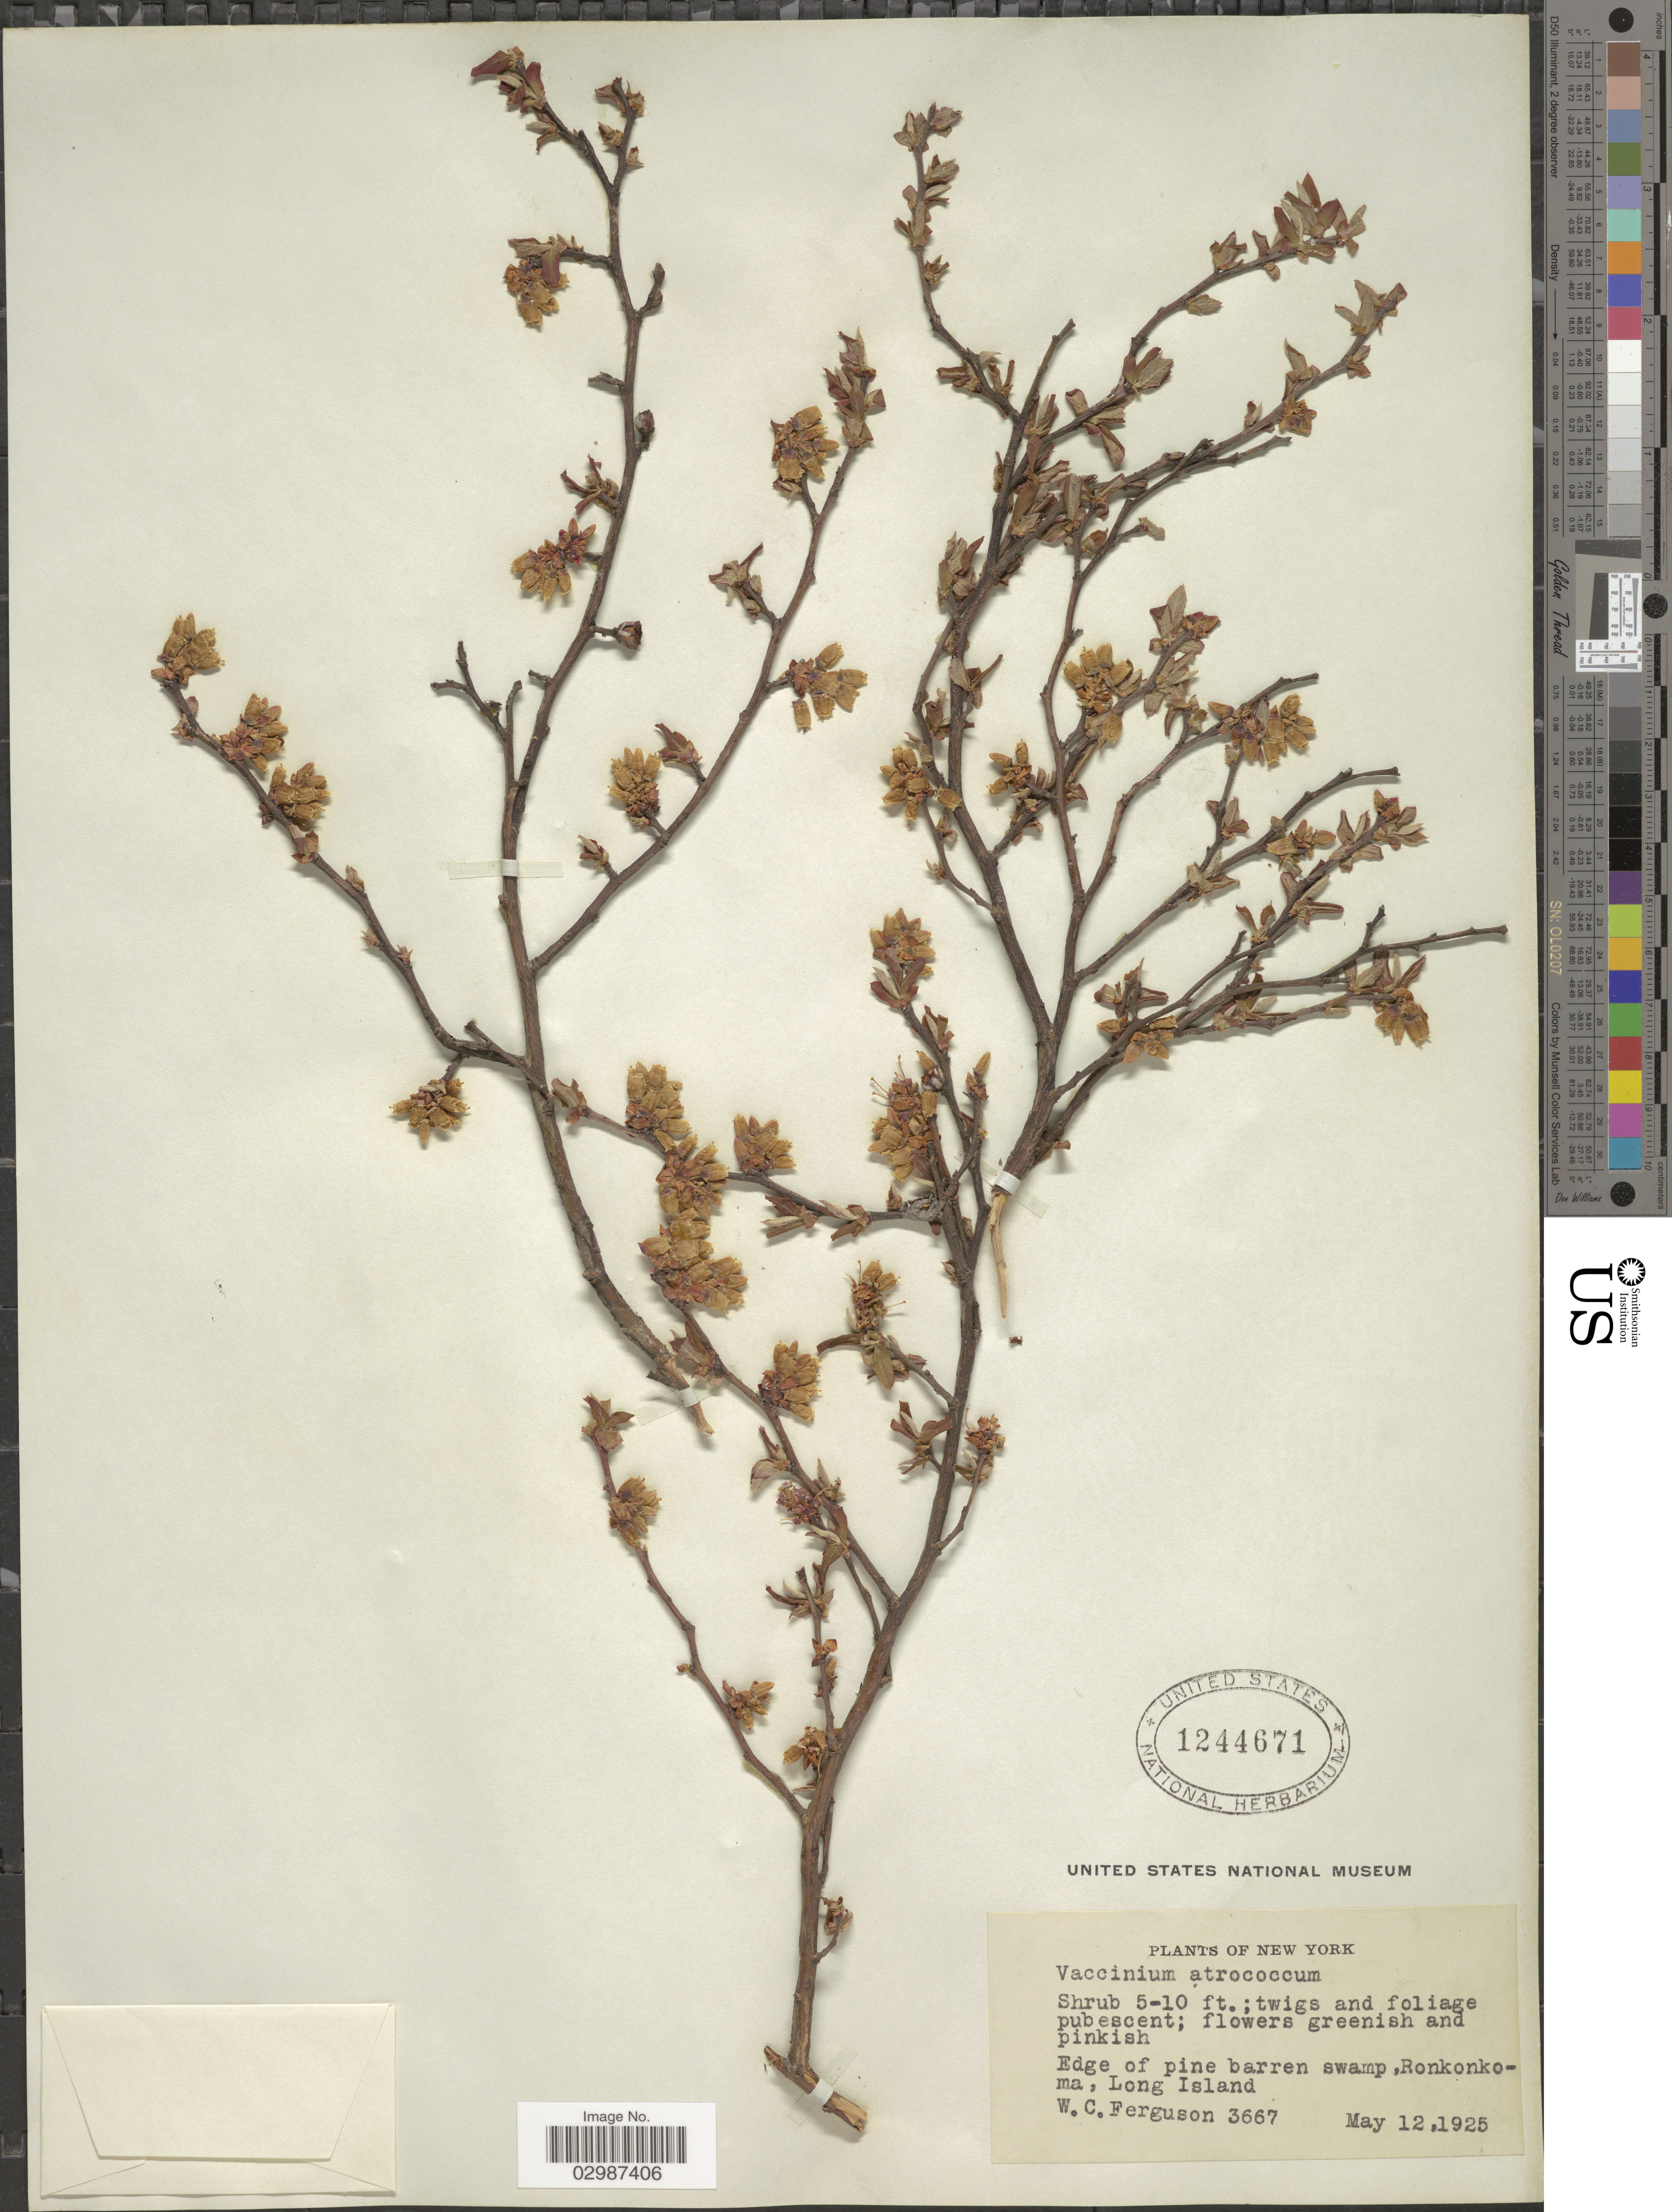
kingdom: Plantae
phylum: Tracheophyta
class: Magnoliopsida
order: Ericales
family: Ericaceae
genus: Vaccinium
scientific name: Vaccinium atrococcum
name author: (A. Gray) A. Heller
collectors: W. Ferguson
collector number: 3667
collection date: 1925-05-12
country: United States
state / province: New York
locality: Edge of pine barren swamp, Ronkonkoma, Long Island.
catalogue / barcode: US 1244671